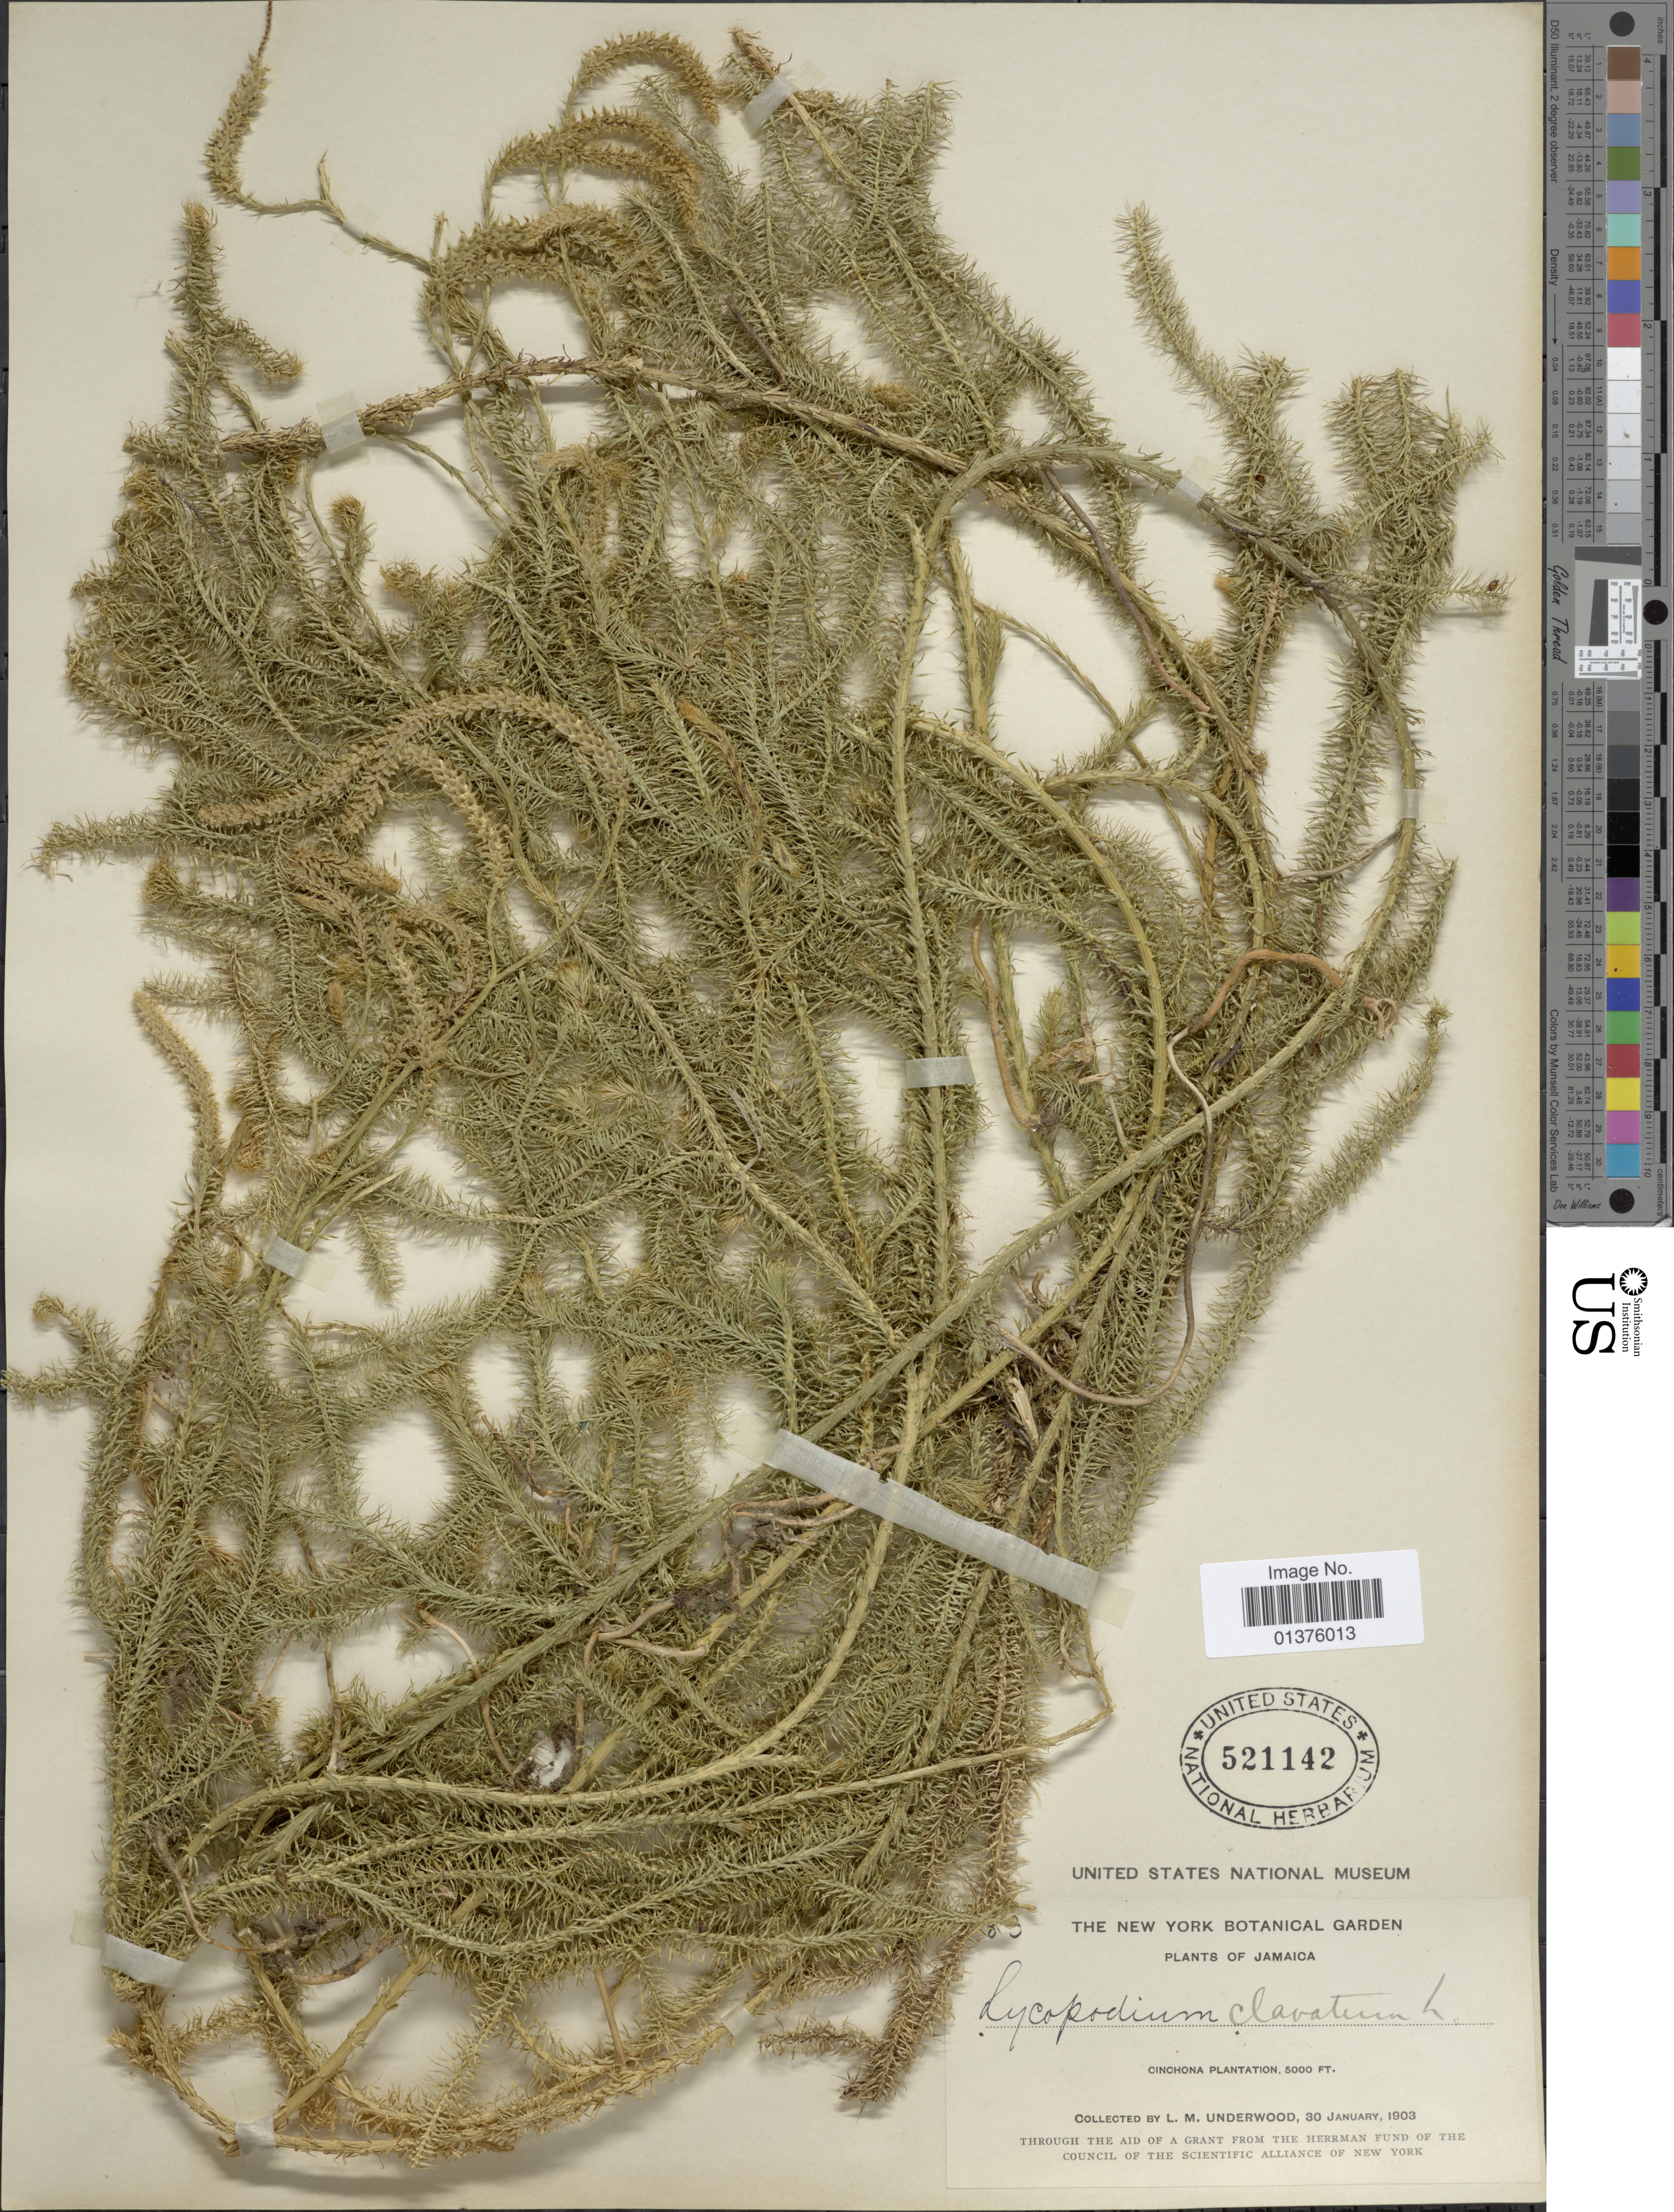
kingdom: Plantae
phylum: Tracheophyta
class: Lycopodiopsida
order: Lycopodiales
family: Lycopodiaceae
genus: Lycopodium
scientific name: Lycopodium clavatum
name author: L.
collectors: L. M. Underwood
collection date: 1903-01-30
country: Jamaica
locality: Cinchona plantation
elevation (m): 1524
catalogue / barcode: US 521142